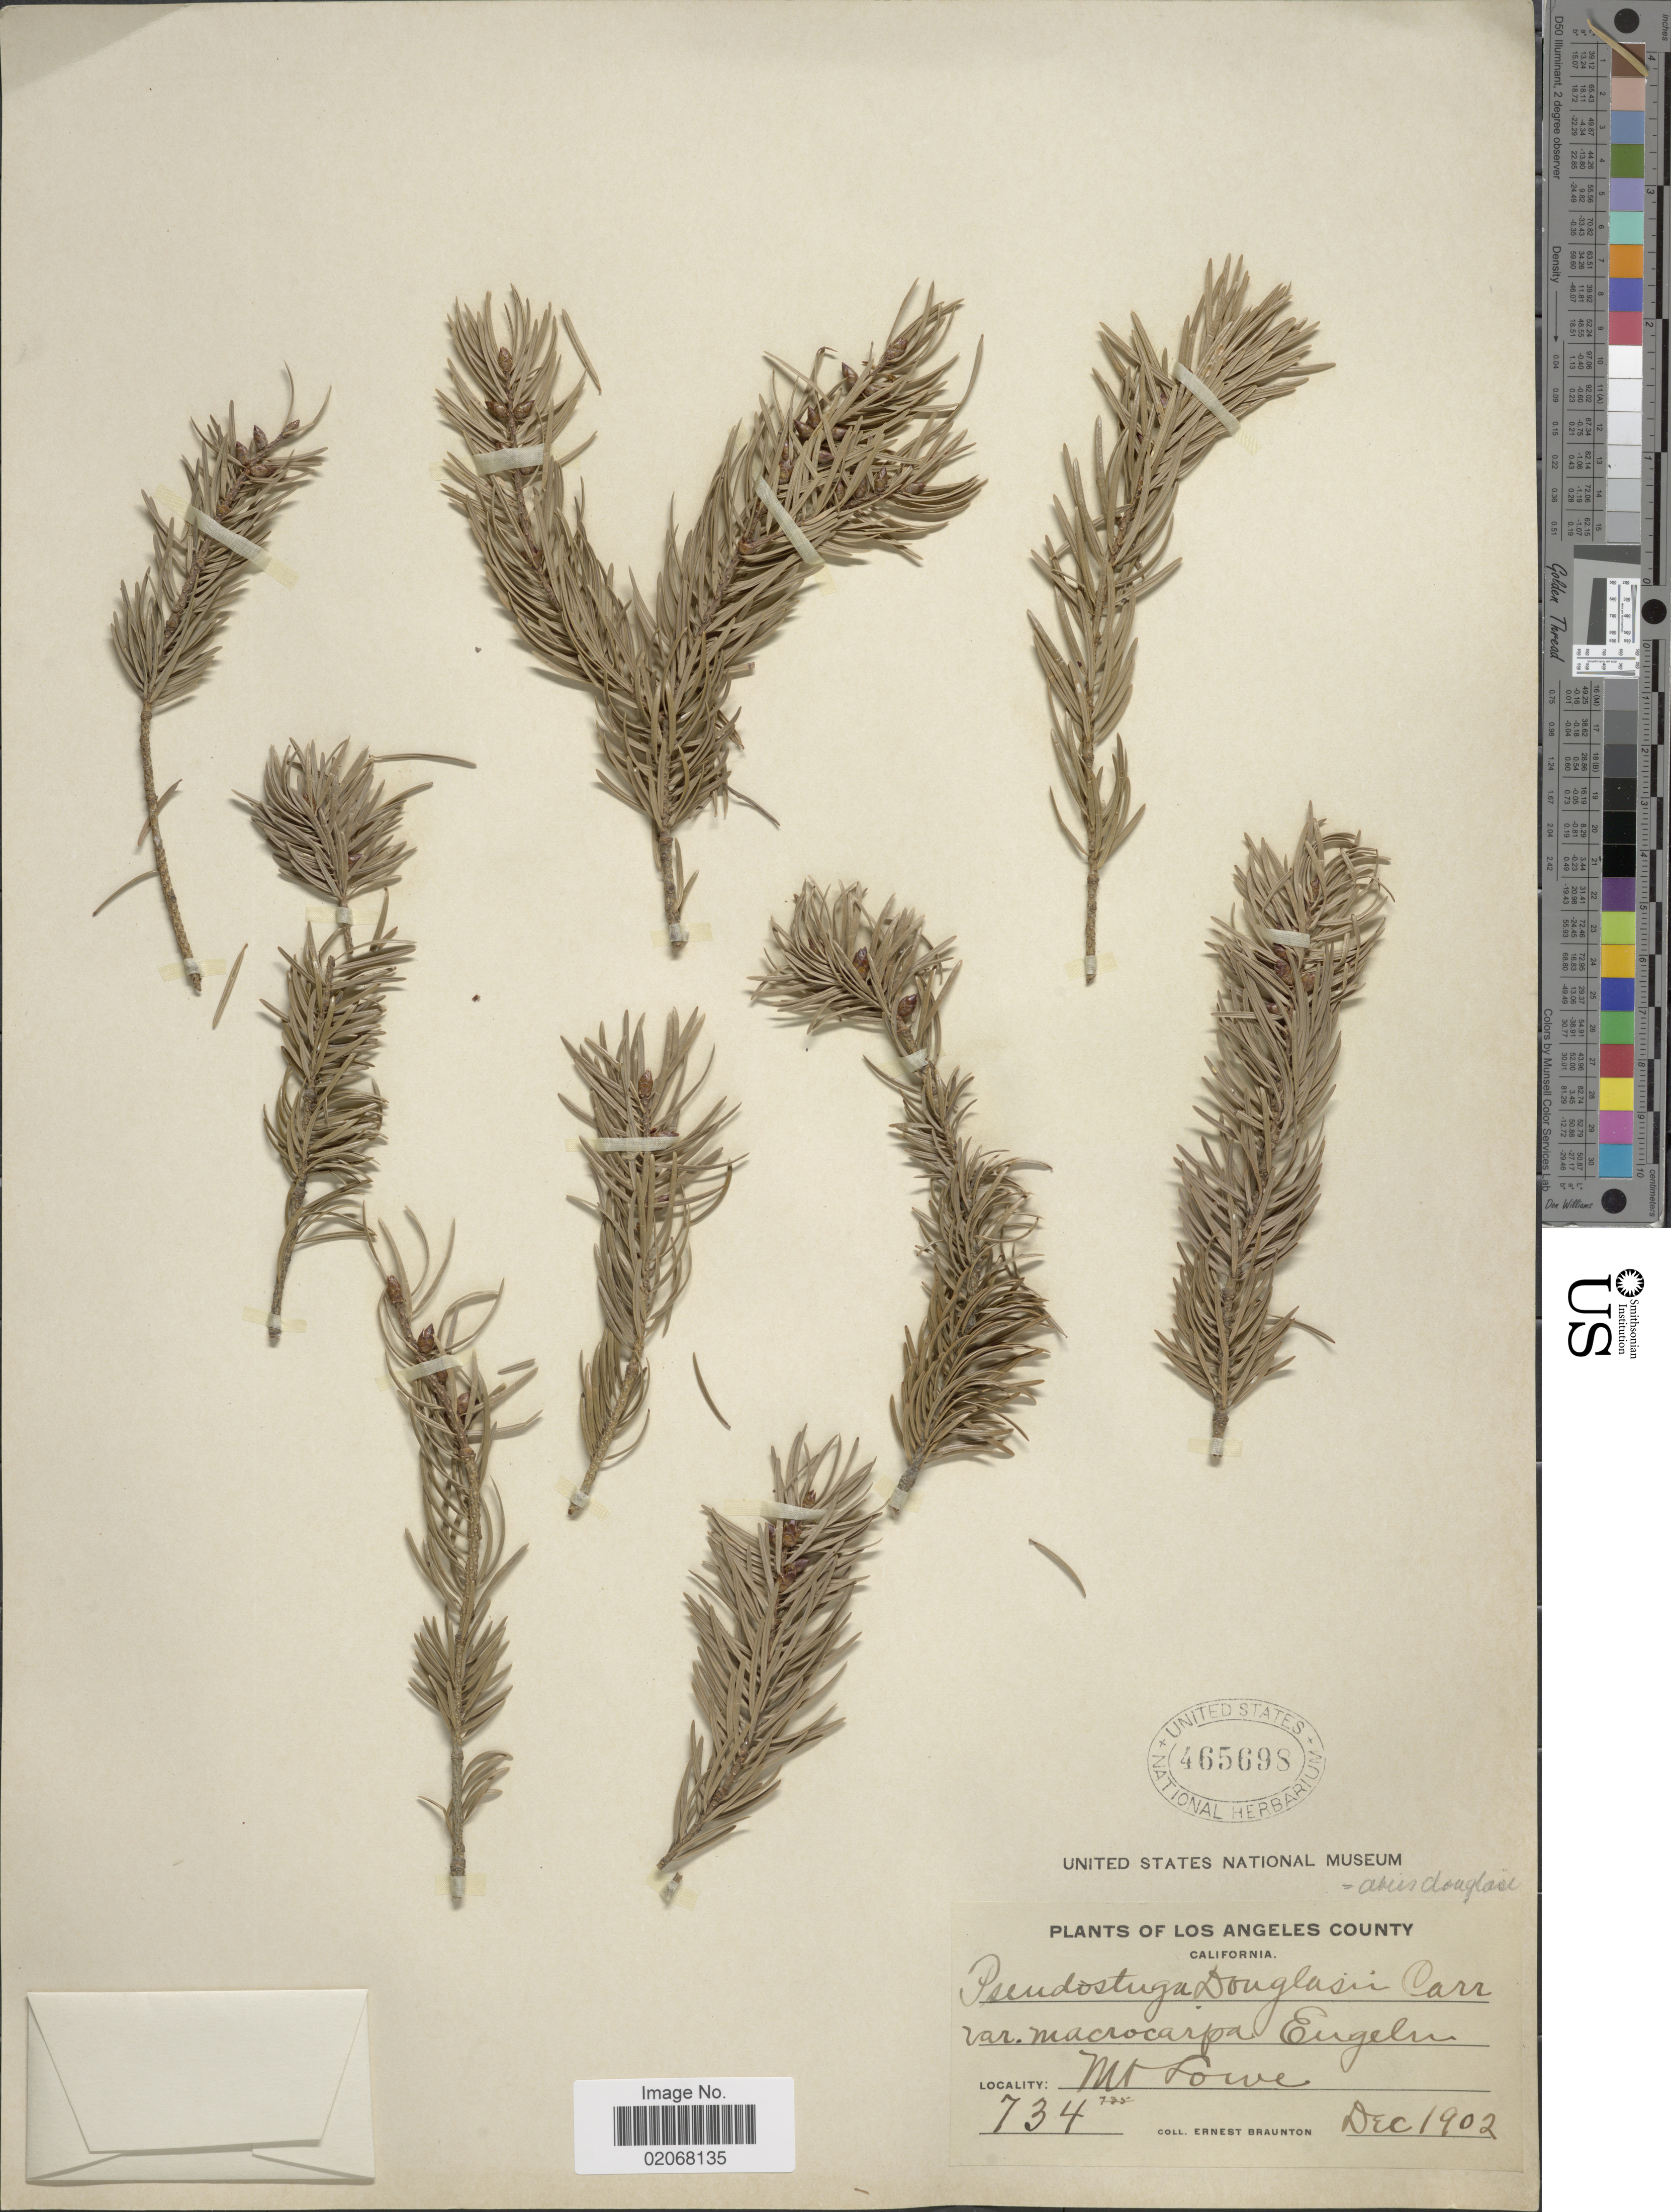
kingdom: Plantae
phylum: Tracheophyta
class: Pinopsida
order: Pinales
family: Pinaceae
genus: Abies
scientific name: Abies douglasii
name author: (Sabine ex D. Don) Lindl.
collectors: E. Braunton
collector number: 734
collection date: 1902-12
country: United States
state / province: California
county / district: Los Angeles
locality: Los Angeles County, Mt Lowe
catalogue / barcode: US 465698